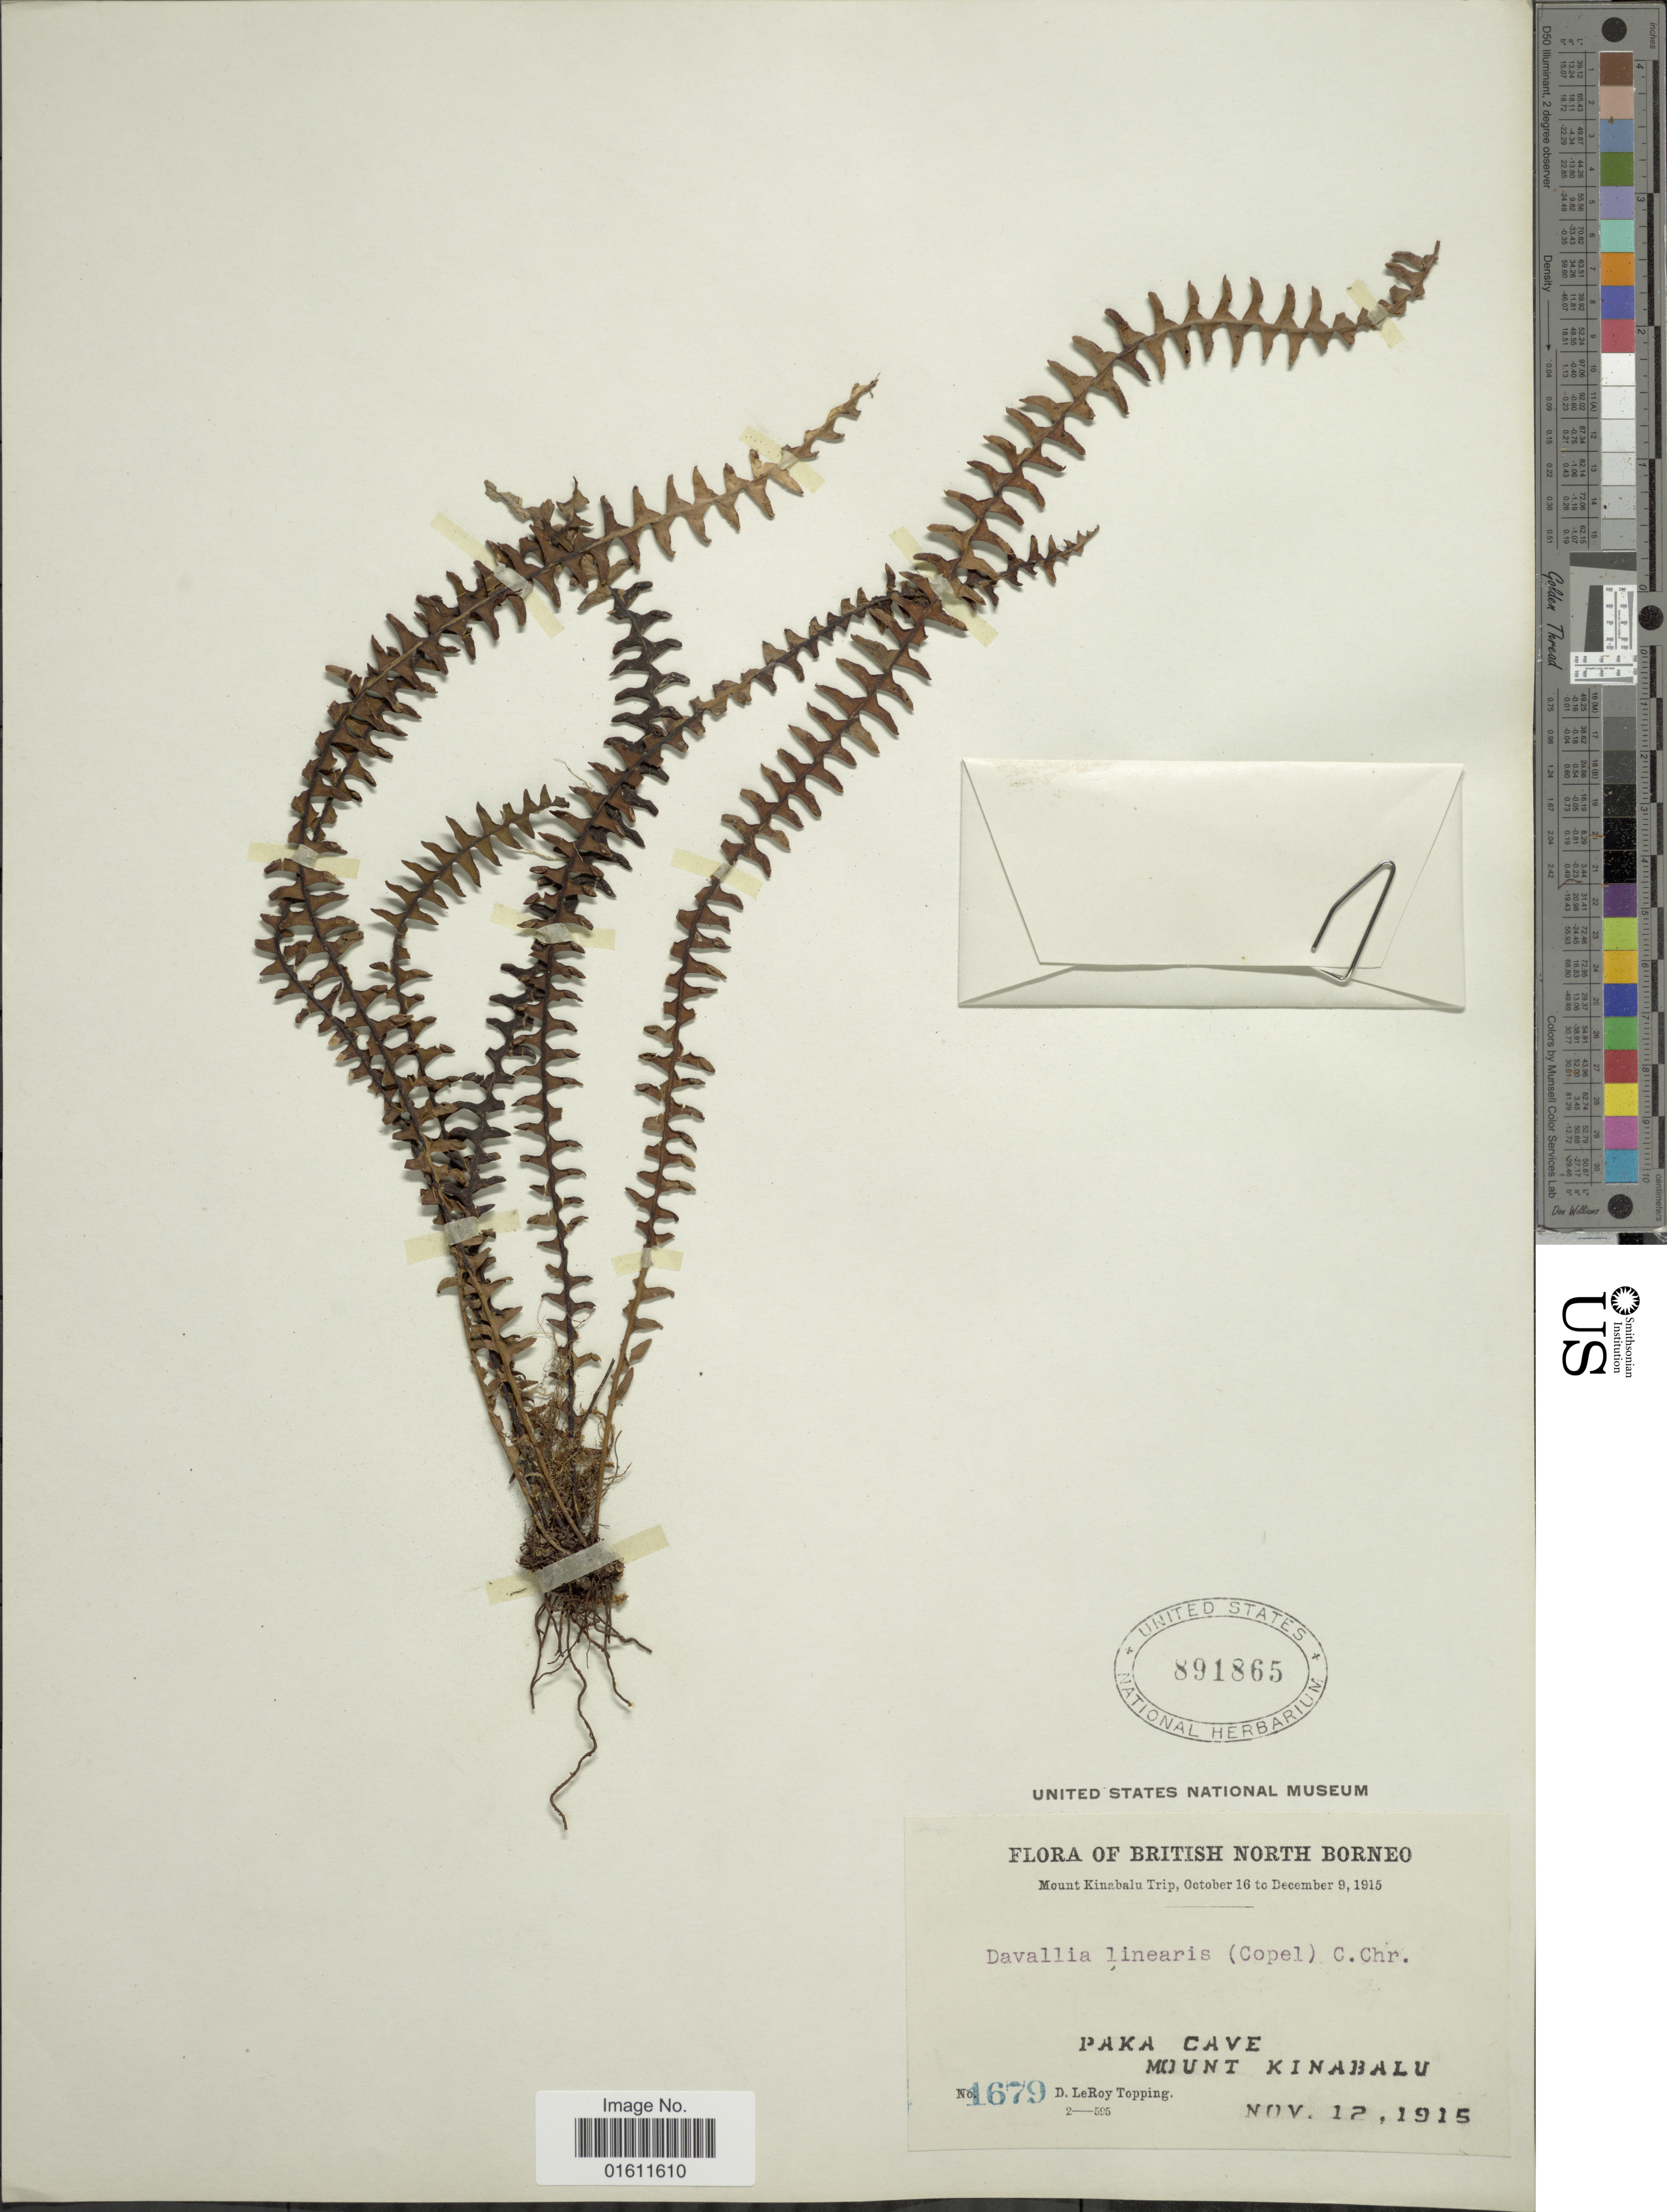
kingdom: Plantae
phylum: Tracheophyta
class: Polypodiopsida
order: Polypodiales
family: Polypodiaceae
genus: Prosaptia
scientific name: Prosaptia davalliacea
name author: (F. Muell. & Baker) Copel.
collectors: D. L. Topping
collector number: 1679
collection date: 1915-11-12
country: Malaysia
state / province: Sabah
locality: Paka Cave, Mount Kinabalu, British North Borneo.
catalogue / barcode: US 891865